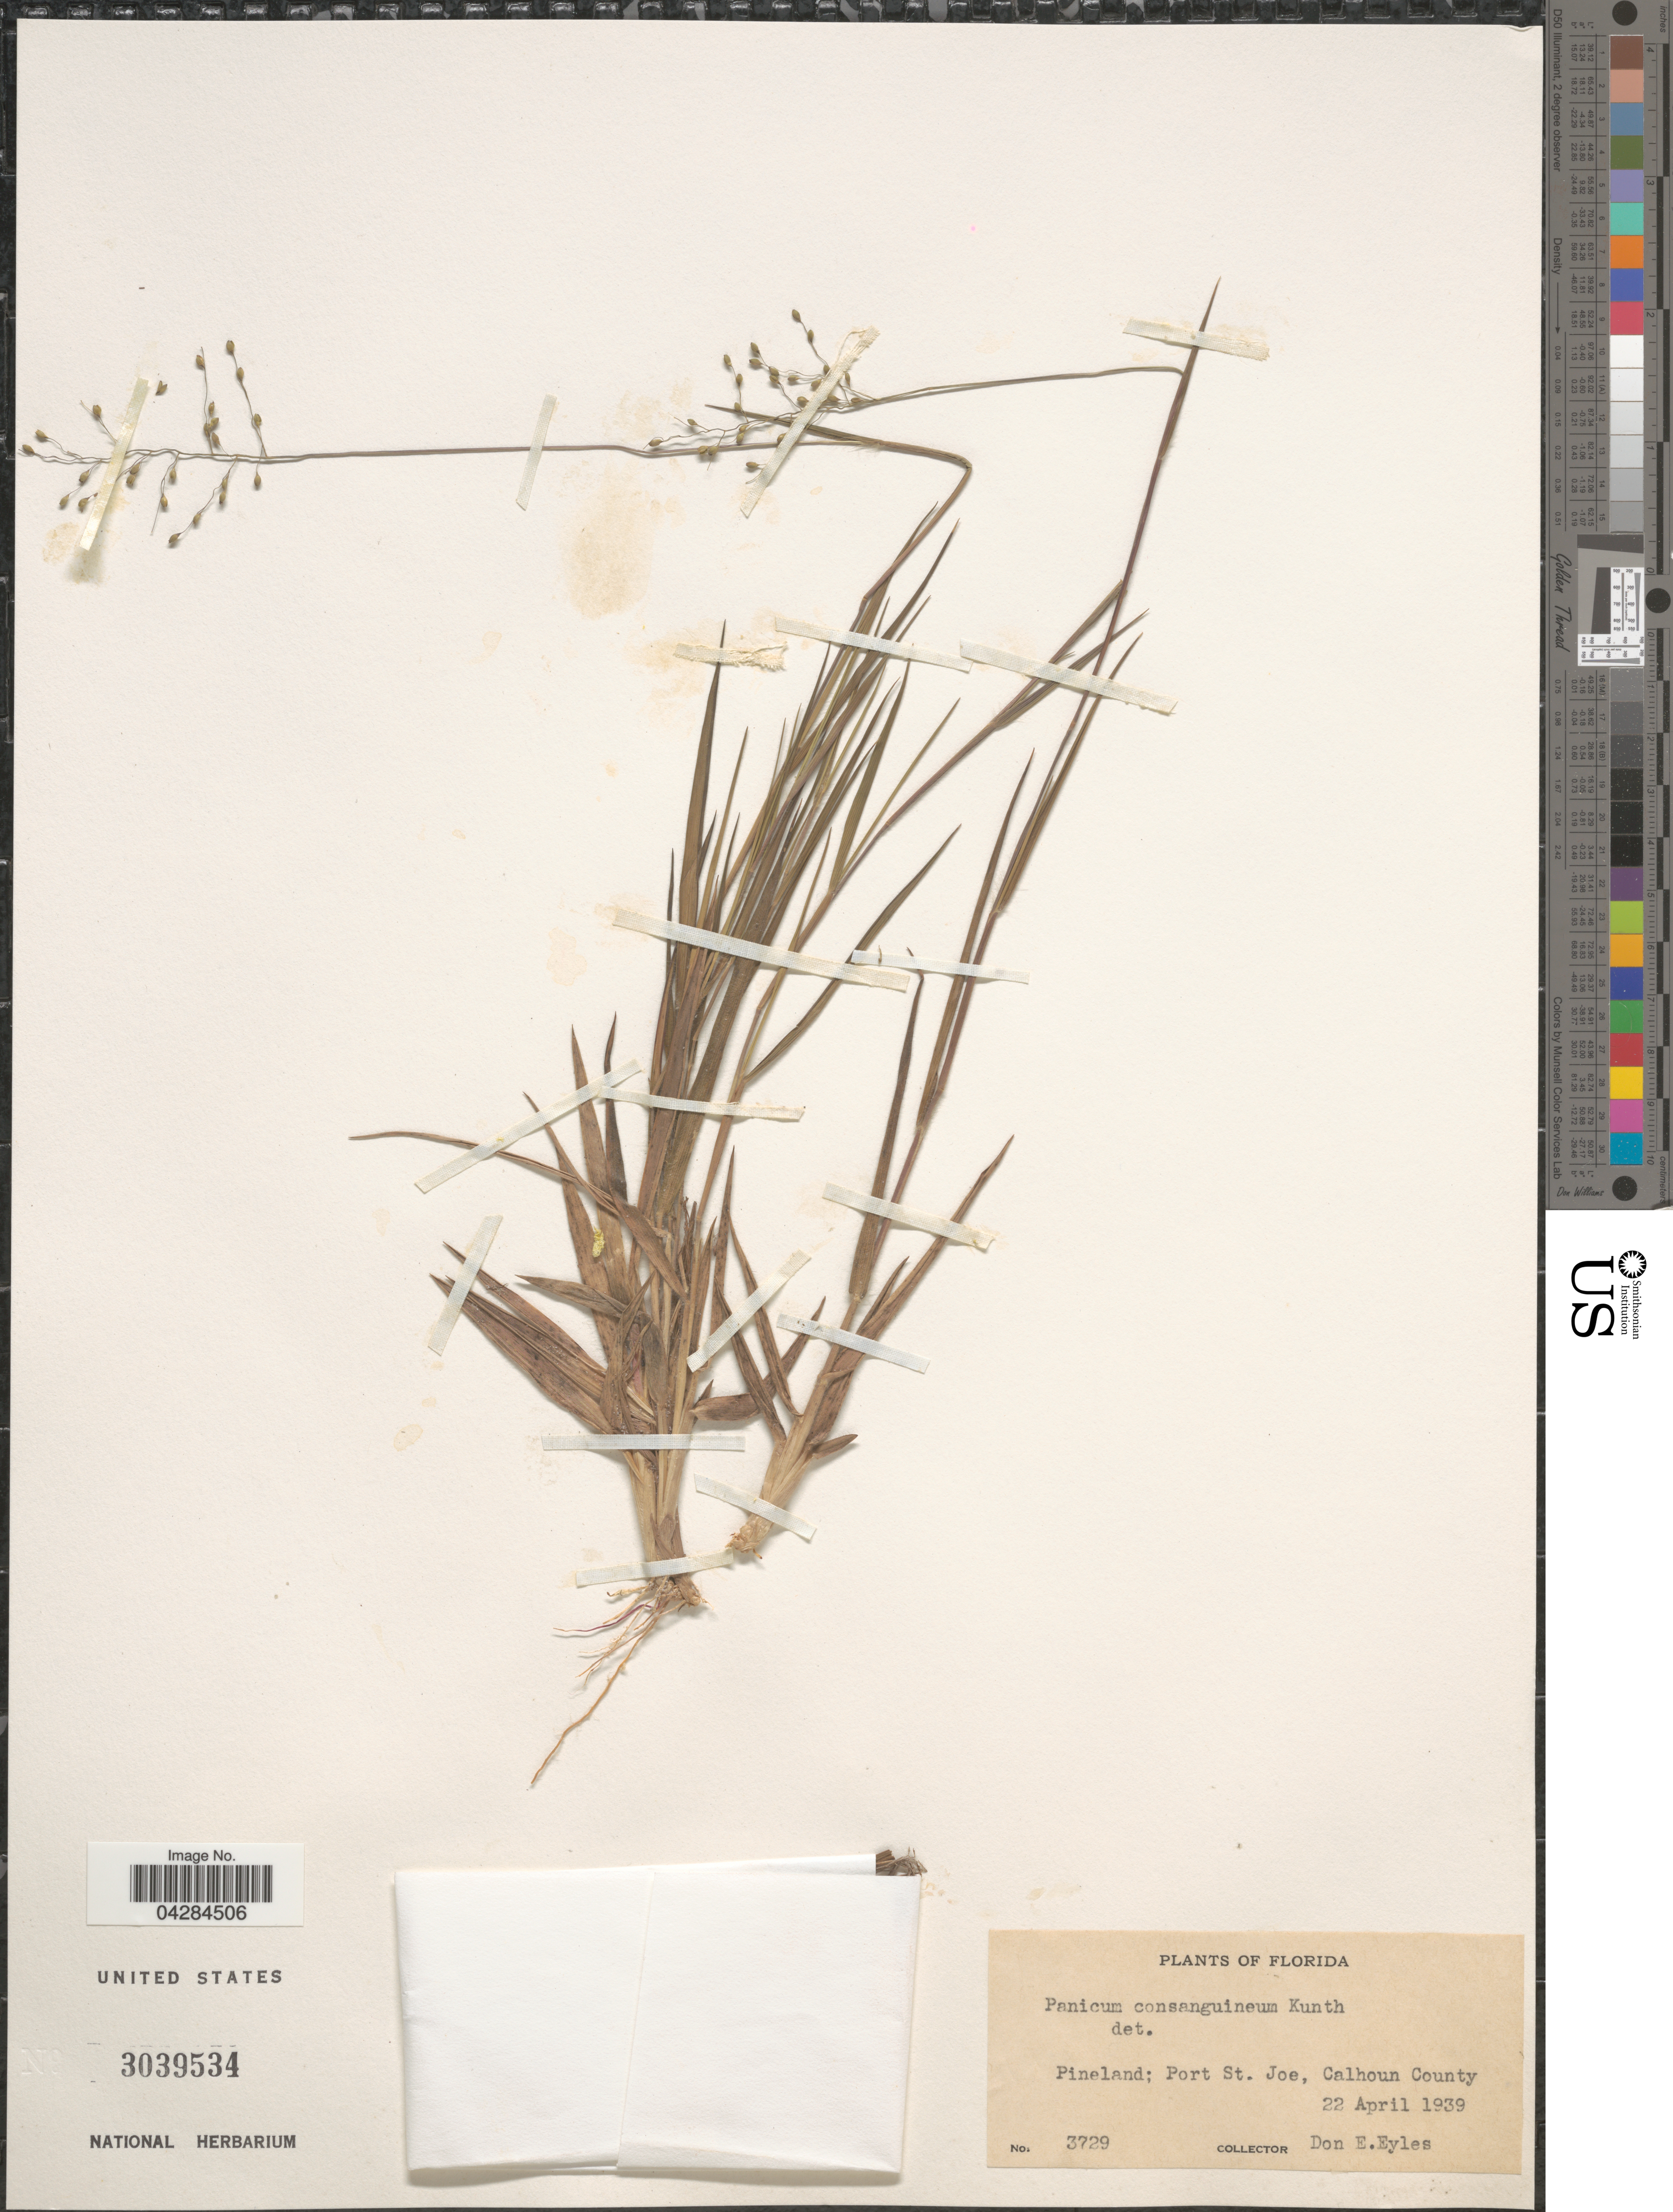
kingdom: Plantae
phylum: Tracheophyta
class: Liliopsida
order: Poales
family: Poaceae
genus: Dichanthelium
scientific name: Dichanthelium ovale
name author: (Elliott) Gould & C.A. Clark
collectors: D. Eyles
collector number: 3729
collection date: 1939-04-22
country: United States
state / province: Florida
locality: Pineland; Port St. Joe, Calhoun County.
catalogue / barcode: US 3039534